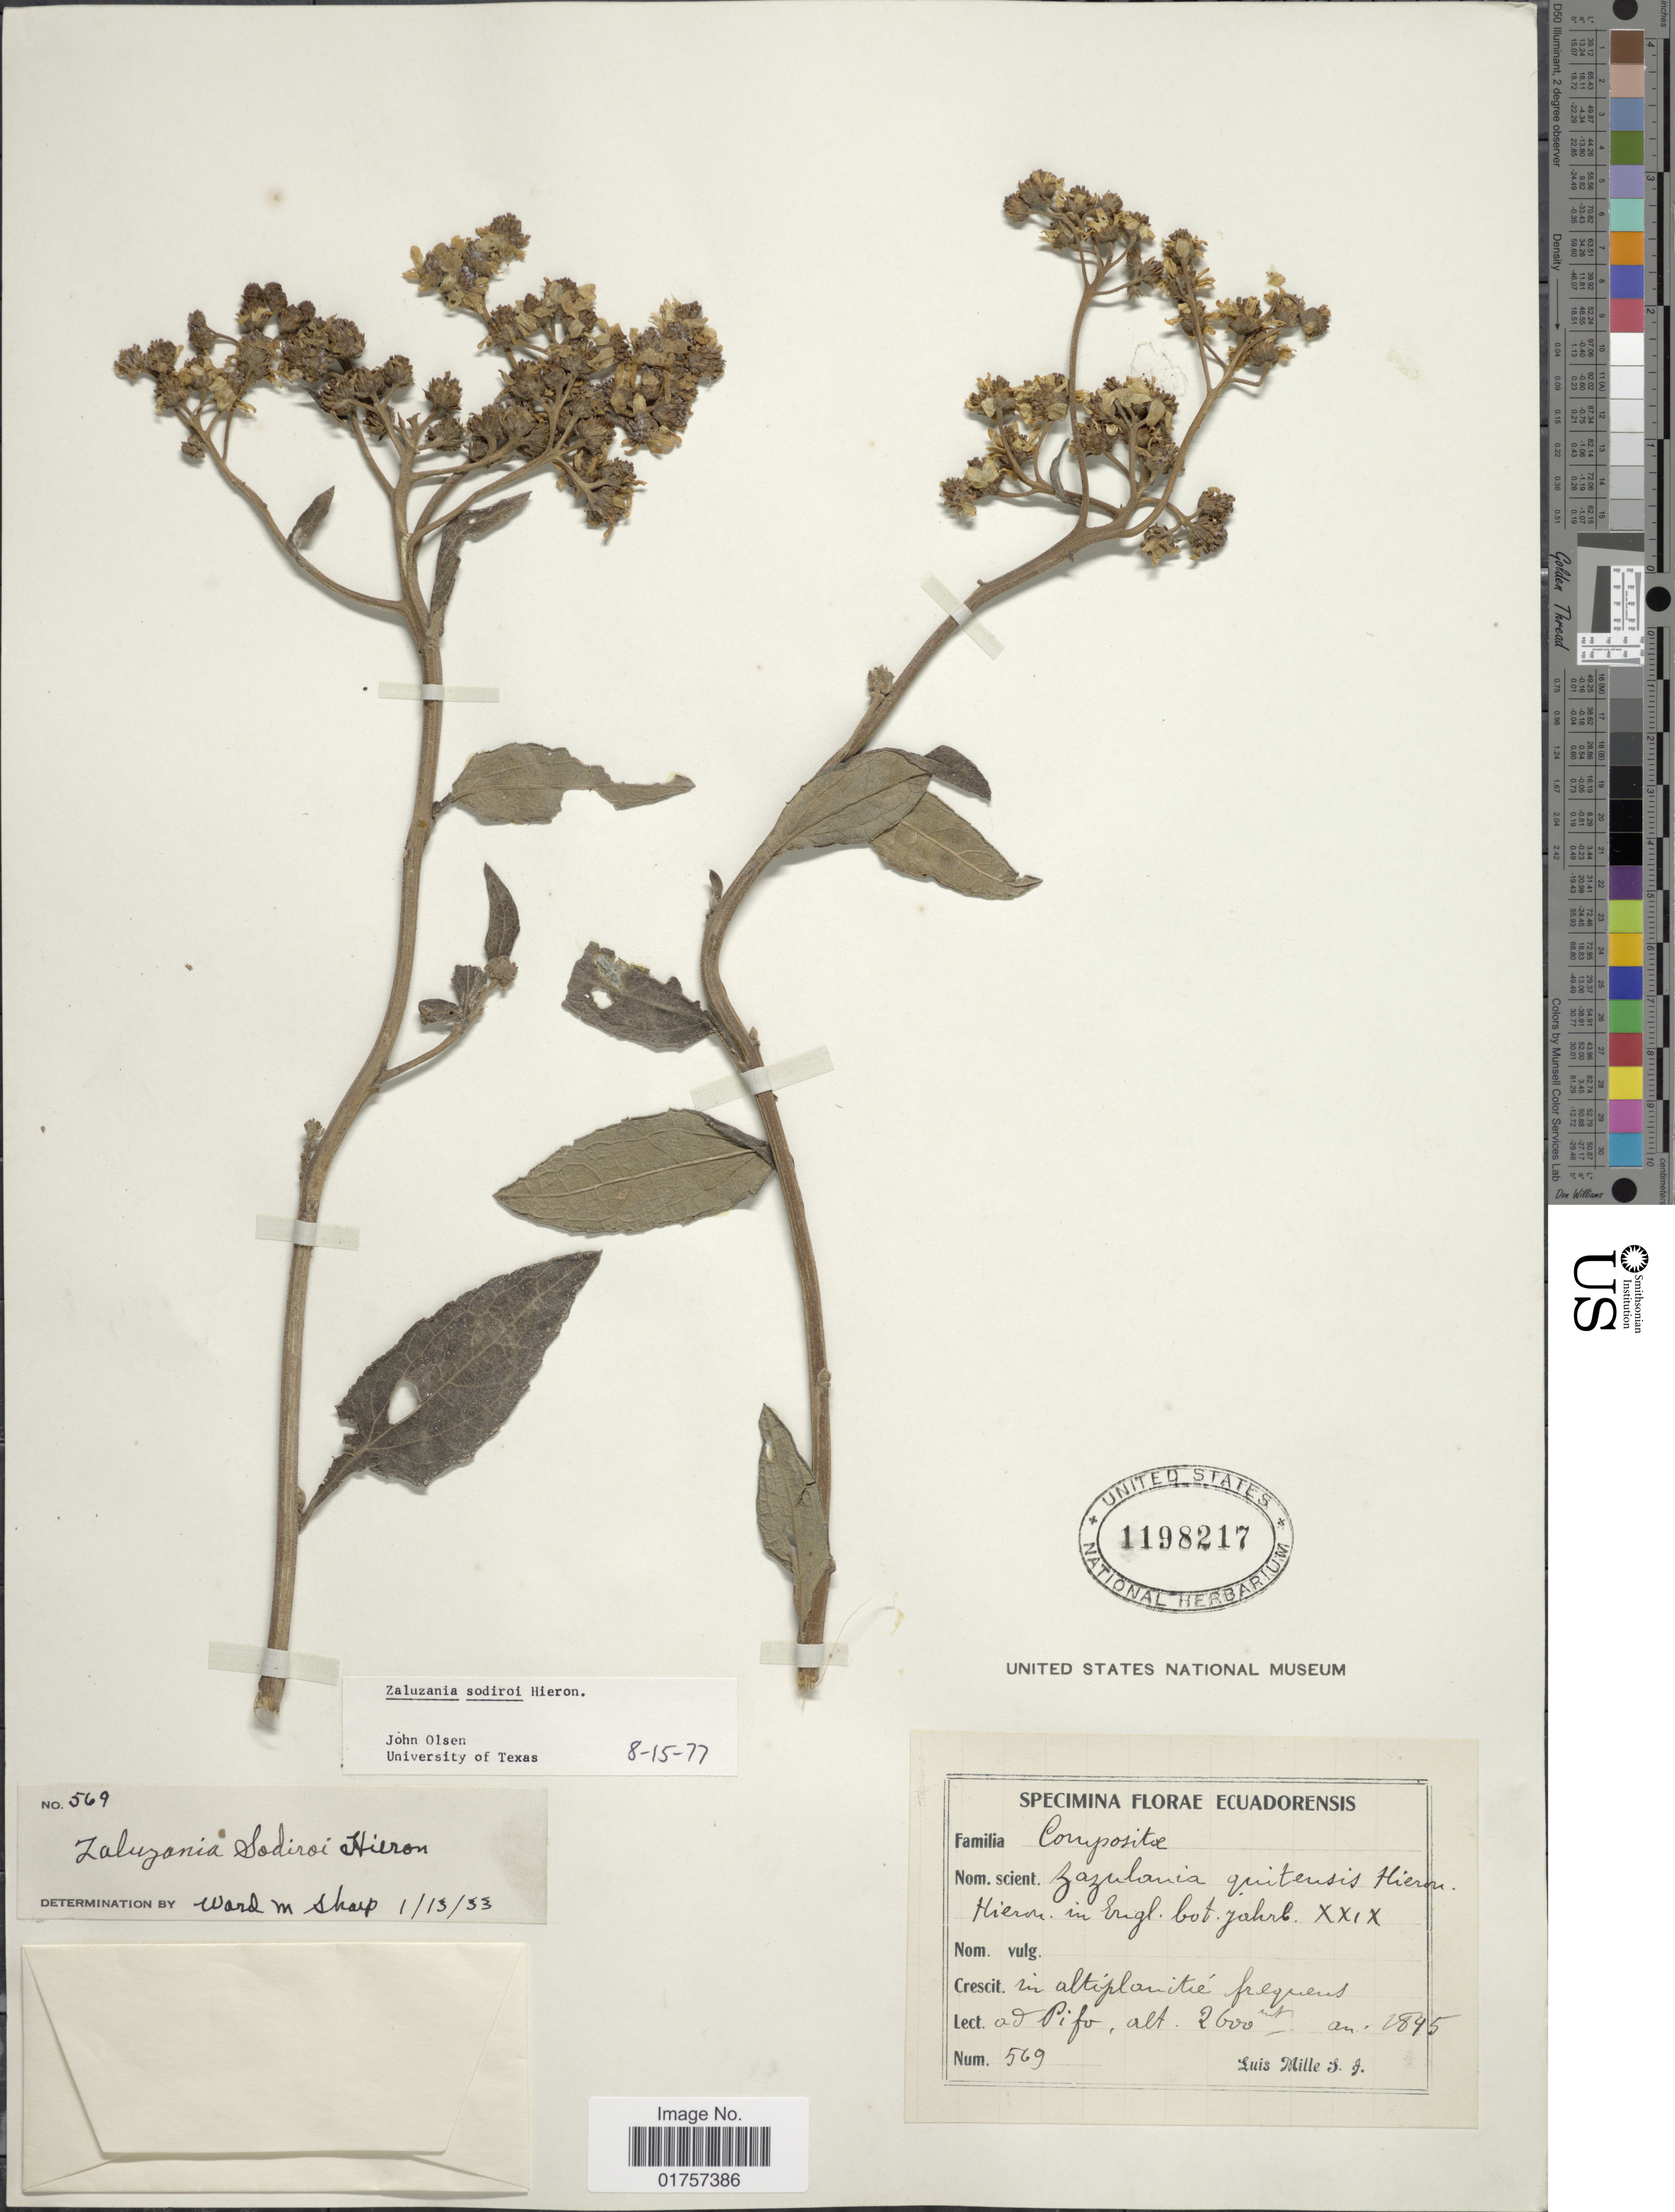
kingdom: Plantae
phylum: Tracheophyta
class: Magnoliopsida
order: Asterales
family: Asteraceae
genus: Kingianthus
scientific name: Kingianthus sodiroi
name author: (Hieron.) H. Rob.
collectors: L. Mille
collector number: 569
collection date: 1895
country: Ecuador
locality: Ad Pifo [unsure placement]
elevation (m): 2600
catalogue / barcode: US 1198217